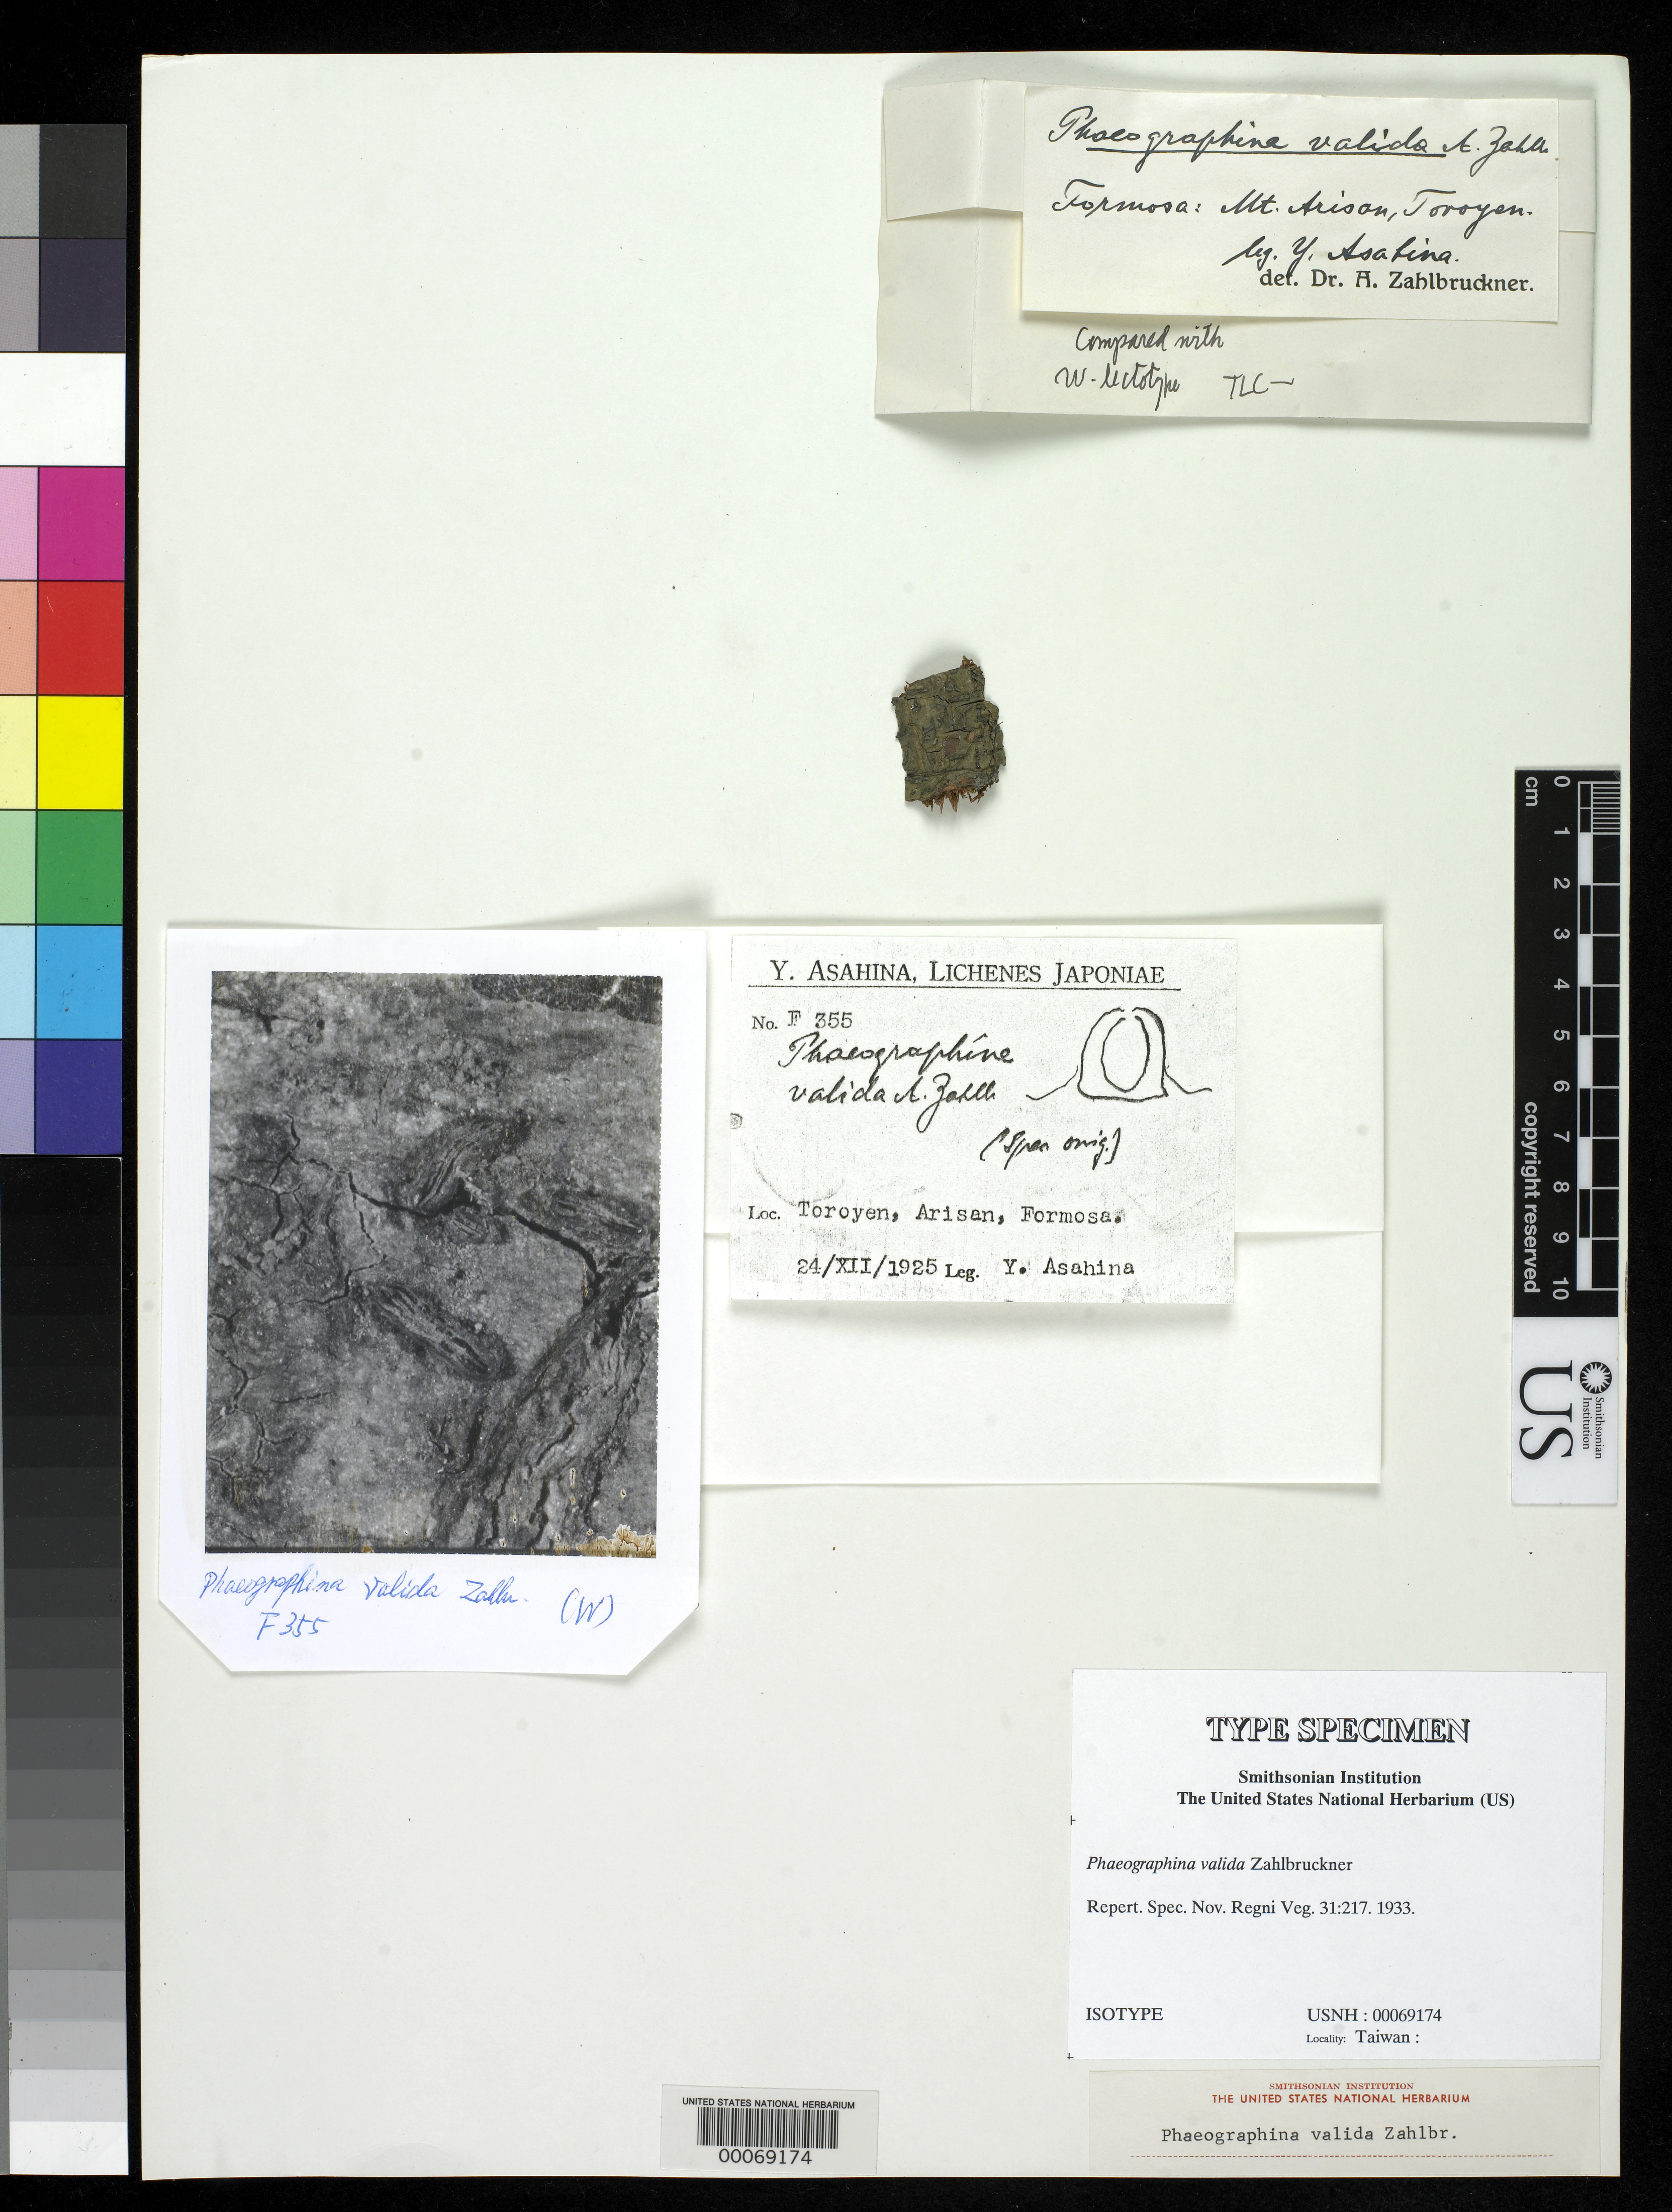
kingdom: Fungi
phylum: Ascomycota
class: Lecanoromycetes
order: Ostropales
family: Graphidaceae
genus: Phaeographina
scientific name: Phaeographina valida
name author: Zahlbr.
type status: Isotype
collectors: Y. Asahina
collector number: F355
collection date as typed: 24 Dec 1925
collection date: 1925-12-24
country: Taiwan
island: Taiwan [Formosa]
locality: Toroyen, Arisan.